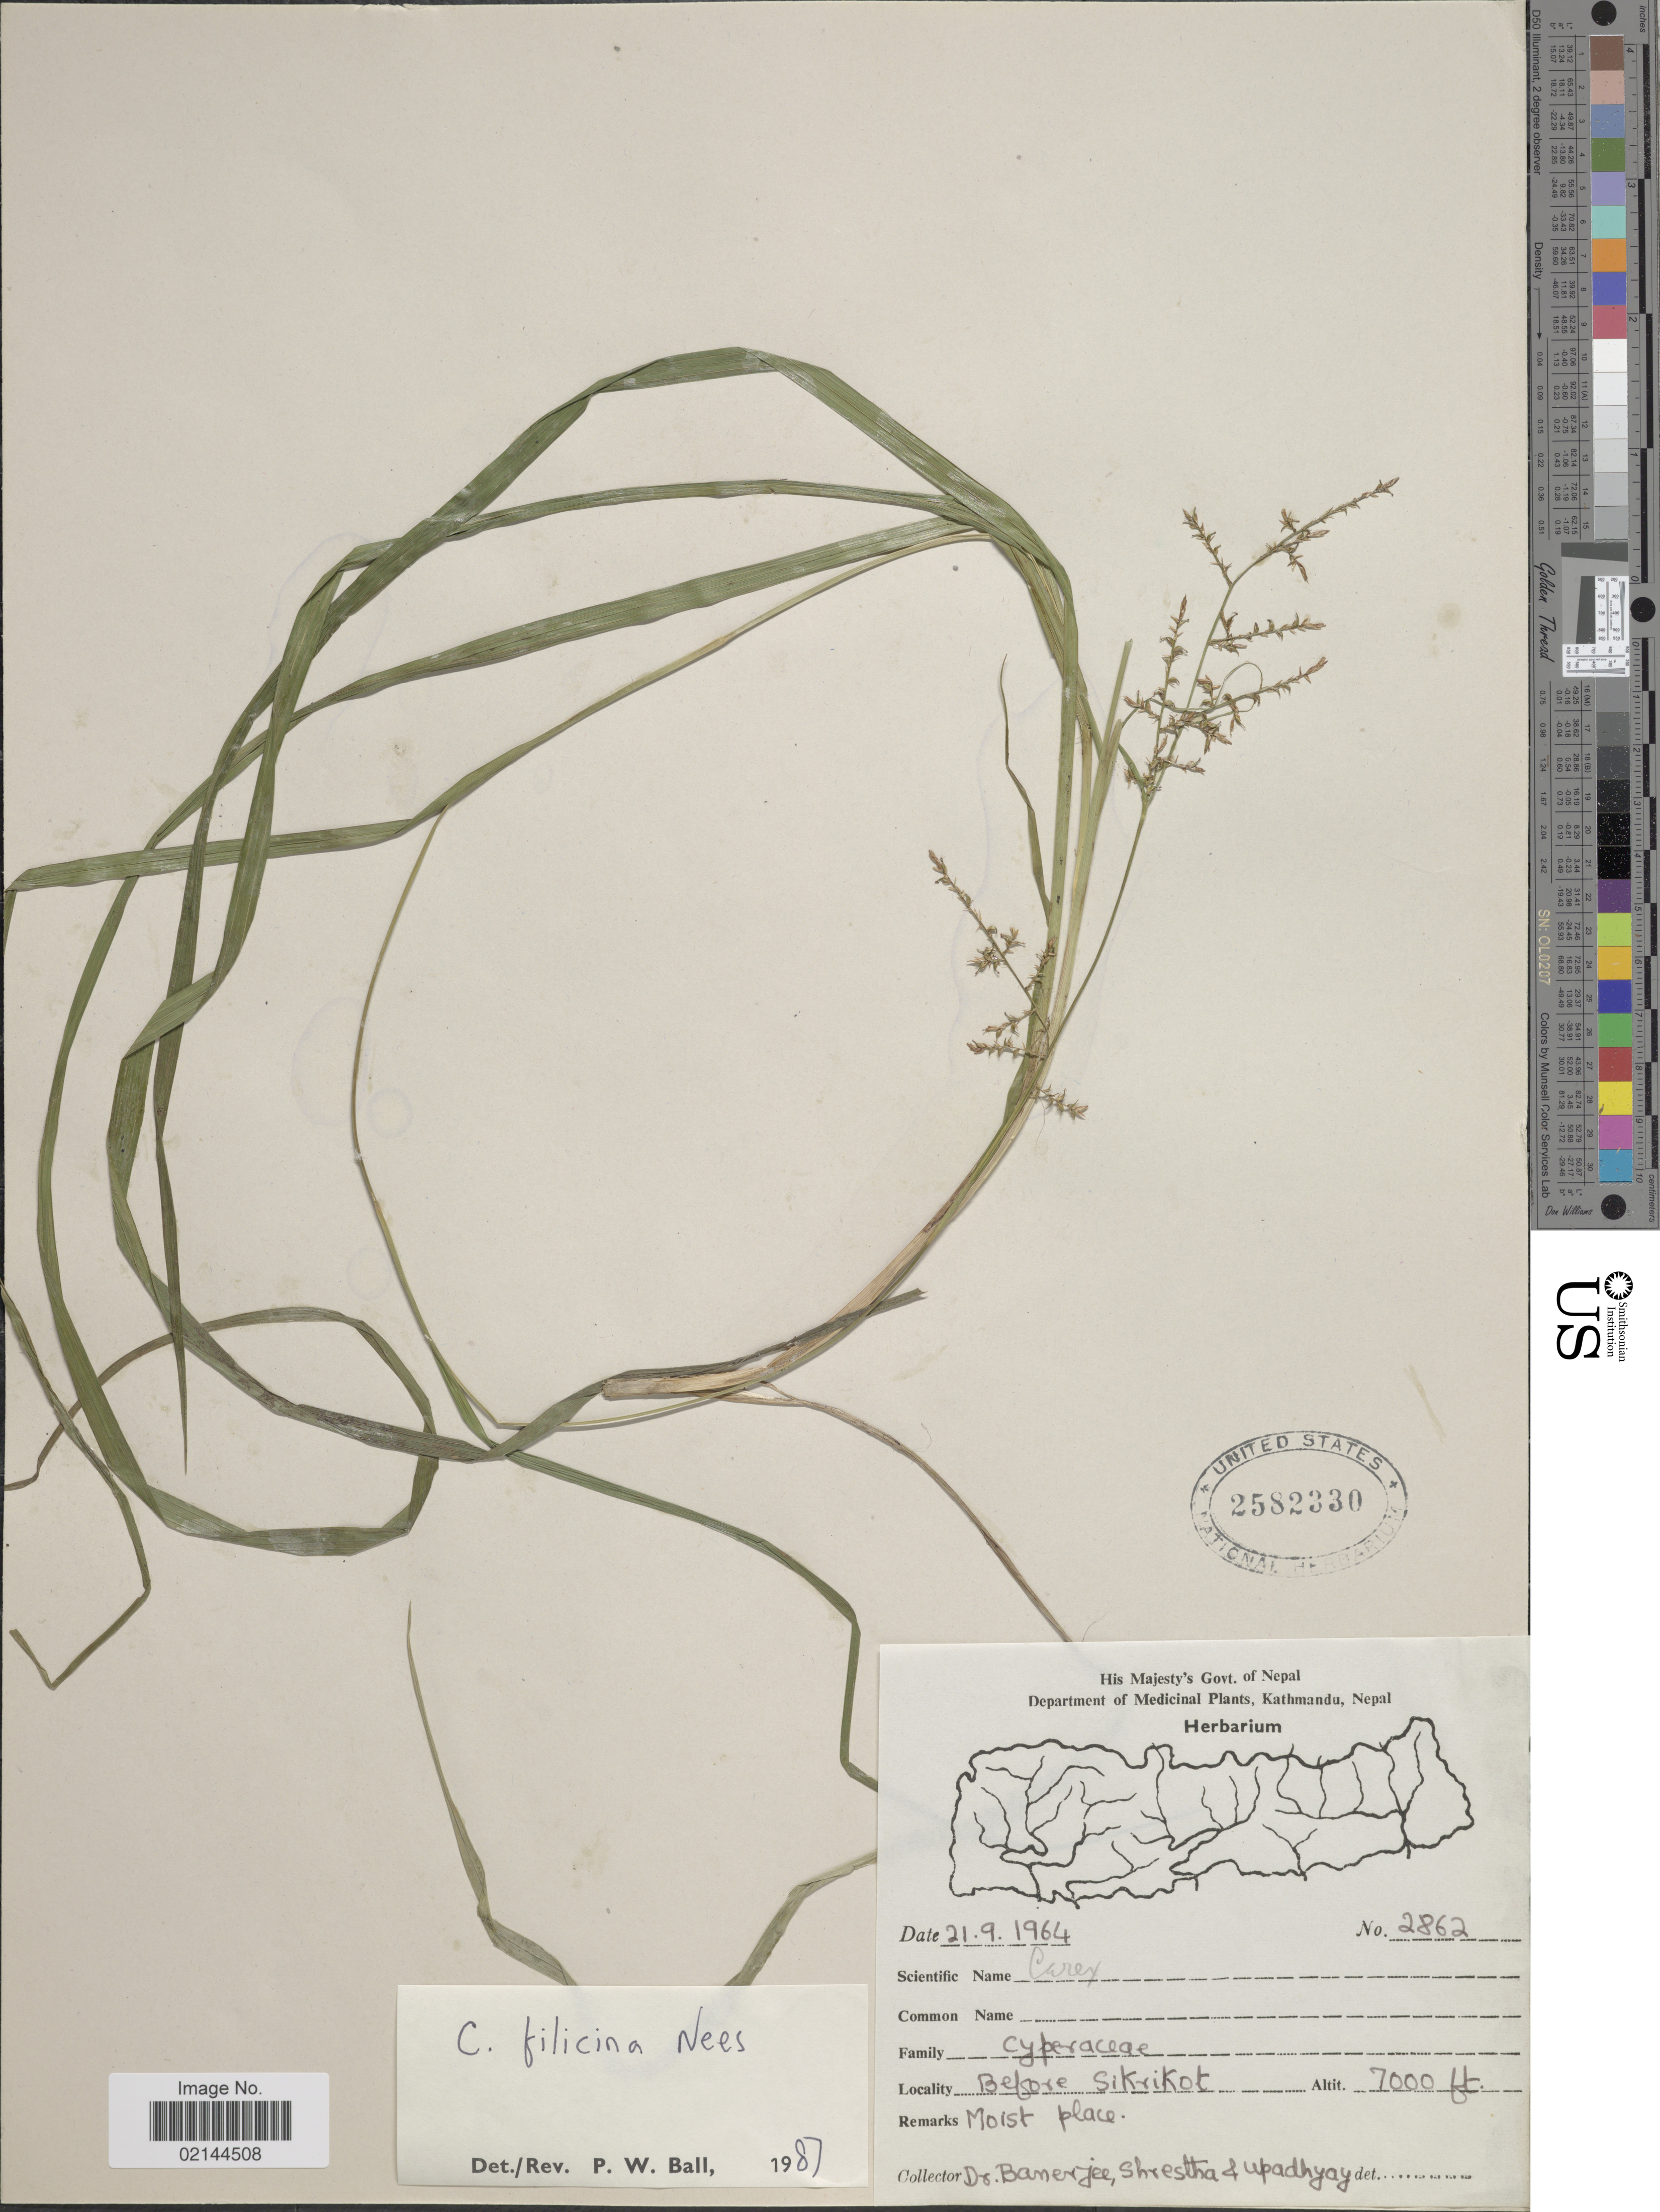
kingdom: Plantae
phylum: Tracheophyta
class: Liliopsida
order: Poales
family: Cyperaceae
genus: Carex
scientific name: Carex filicina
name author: Nees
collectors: -. Banerjee, -. Shrestha & Upadhyay, --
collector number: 2862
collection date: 1964-09-21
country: Nepal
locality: Before Sikrikot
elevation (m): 2134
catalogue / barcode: US 2582330